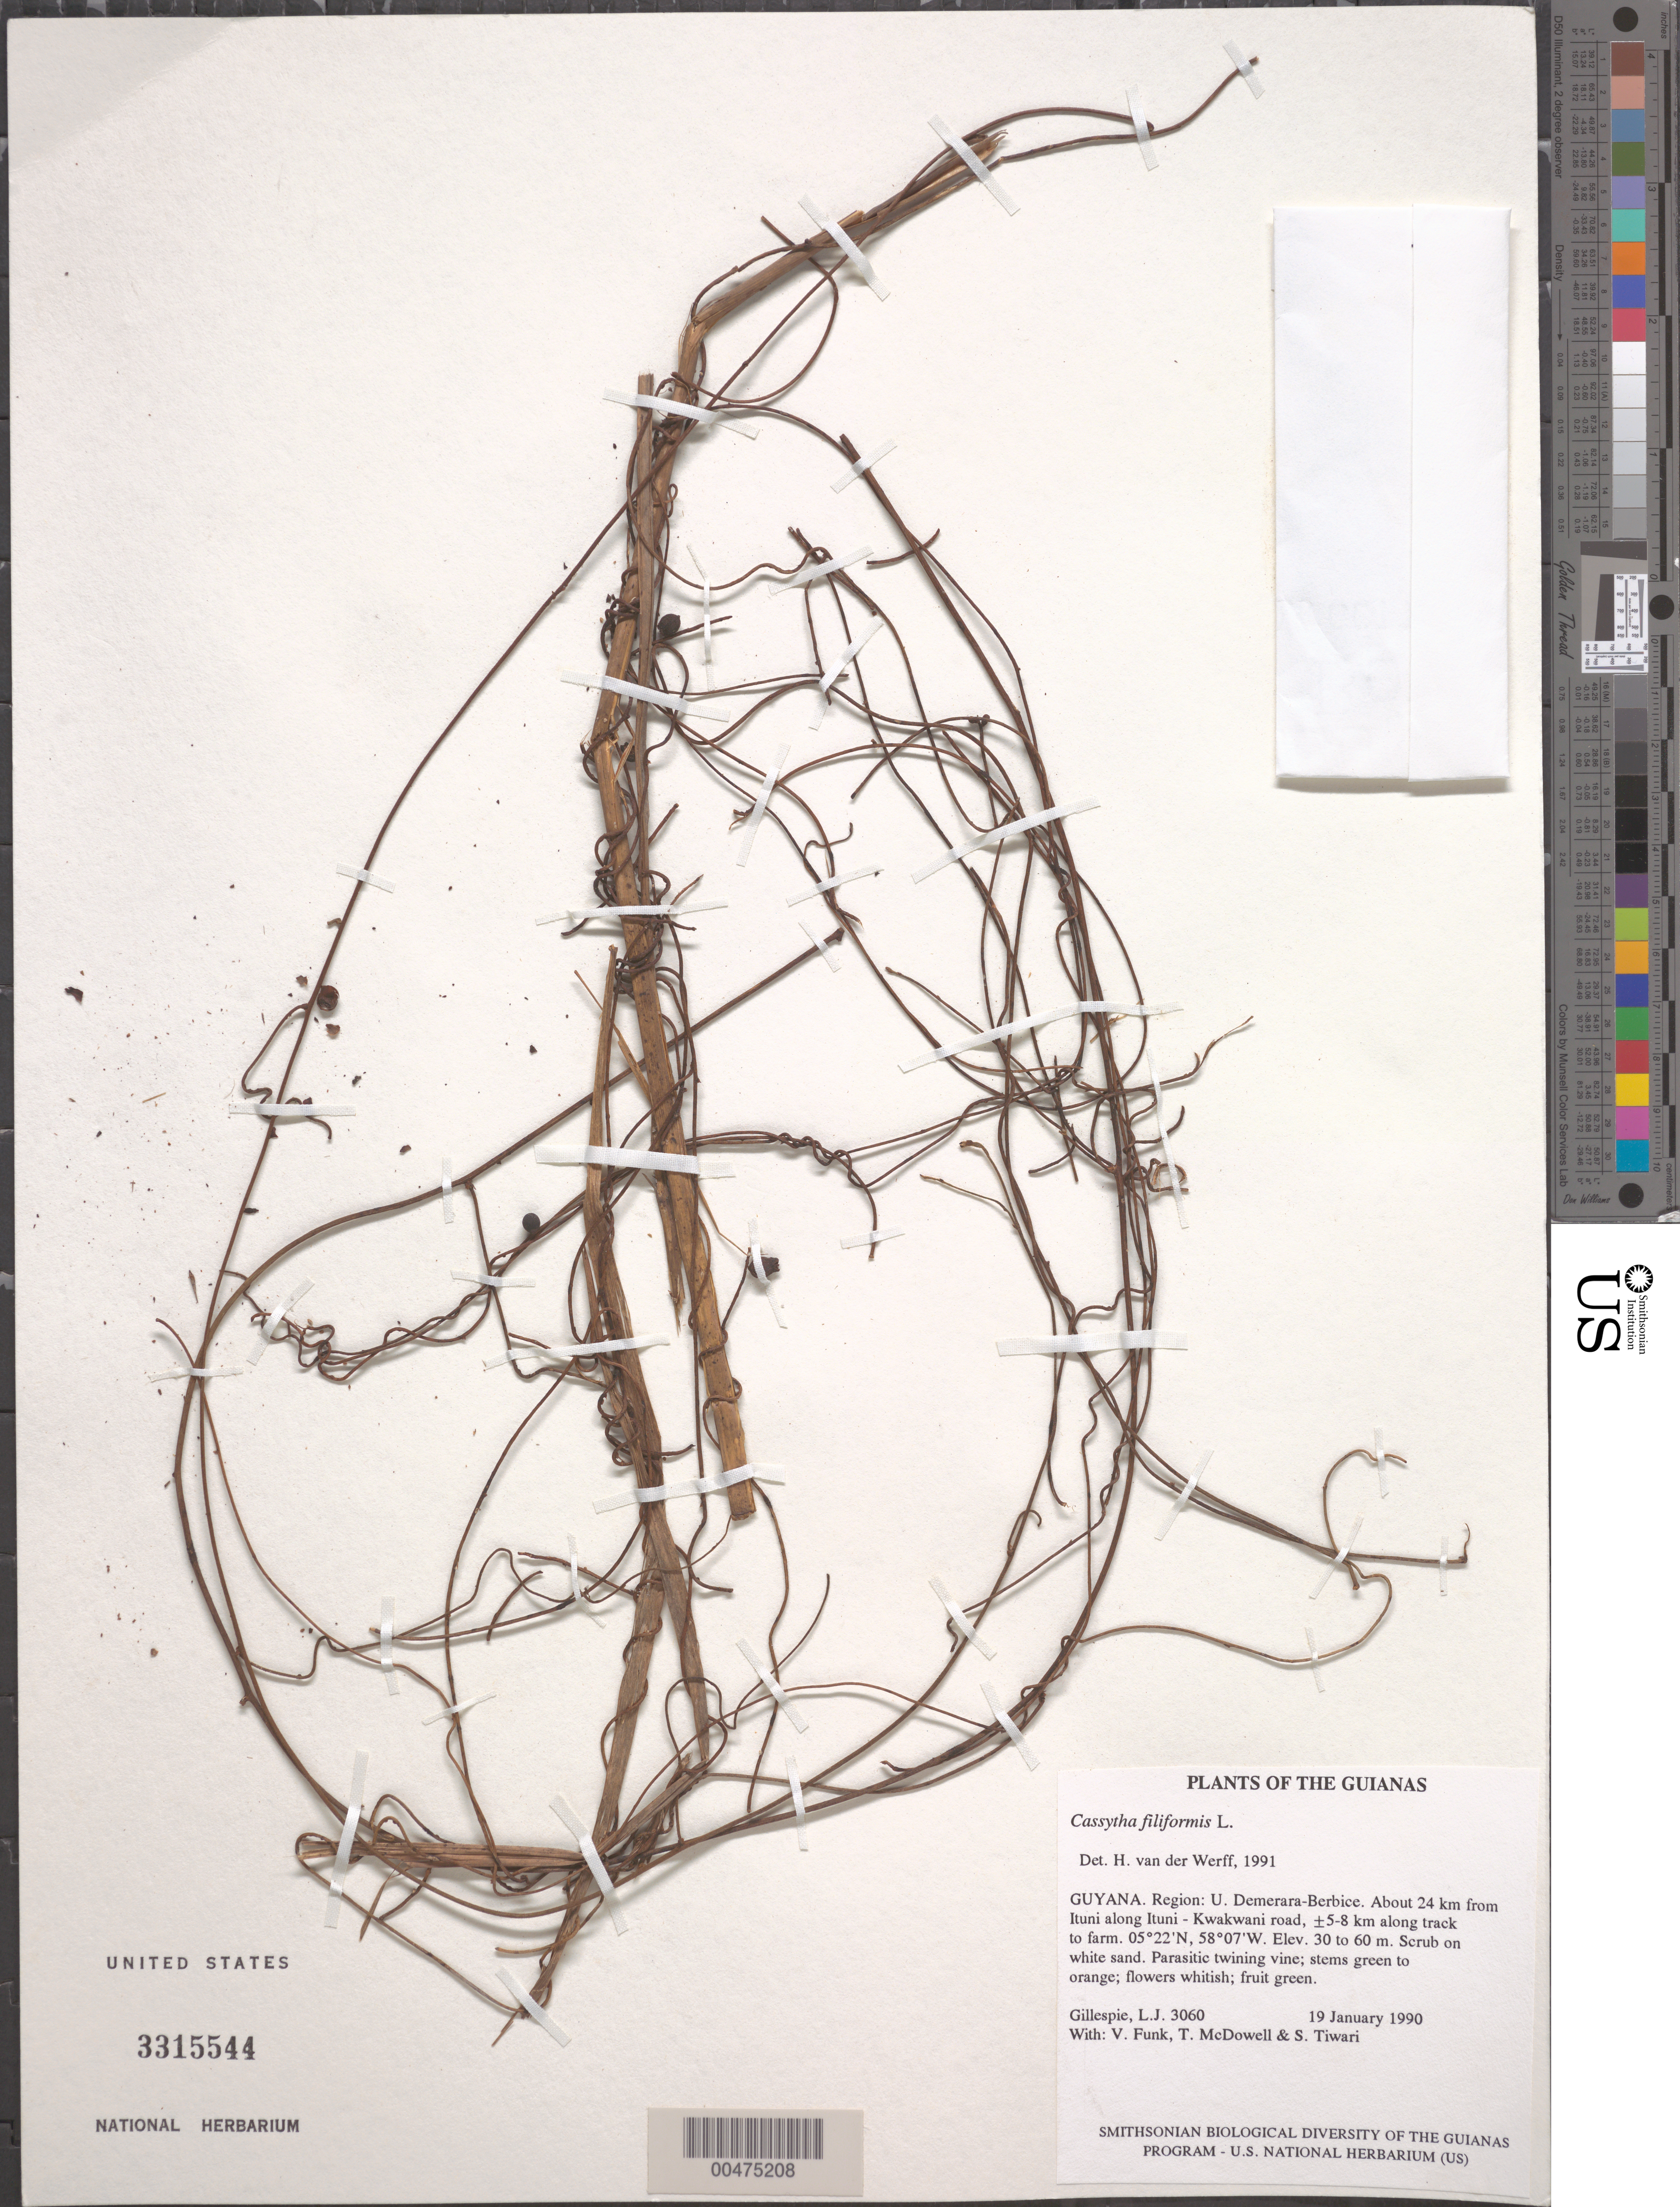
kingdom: Plantae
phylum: Tracheophyta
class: Magnoliopsida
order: Laurales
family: Lauraceae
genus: Cassytha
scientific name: Cassytha filiformis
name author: L.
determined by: van der Werff, H., (MO), Missouri Botanical Garden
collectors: L. J. Gillespie, V. Funk, T. McDowell & S. Tiwari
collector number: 3060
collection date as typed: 19 January 1990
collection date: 1990-01-19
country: Guyana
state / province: U. Demerara-Berbice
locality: About 24 km from Ituni along Ituni - Kwakwani road, ±5-8 km along track to farm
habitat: Scrub on white sand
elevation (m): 30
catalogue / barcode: US 3315544